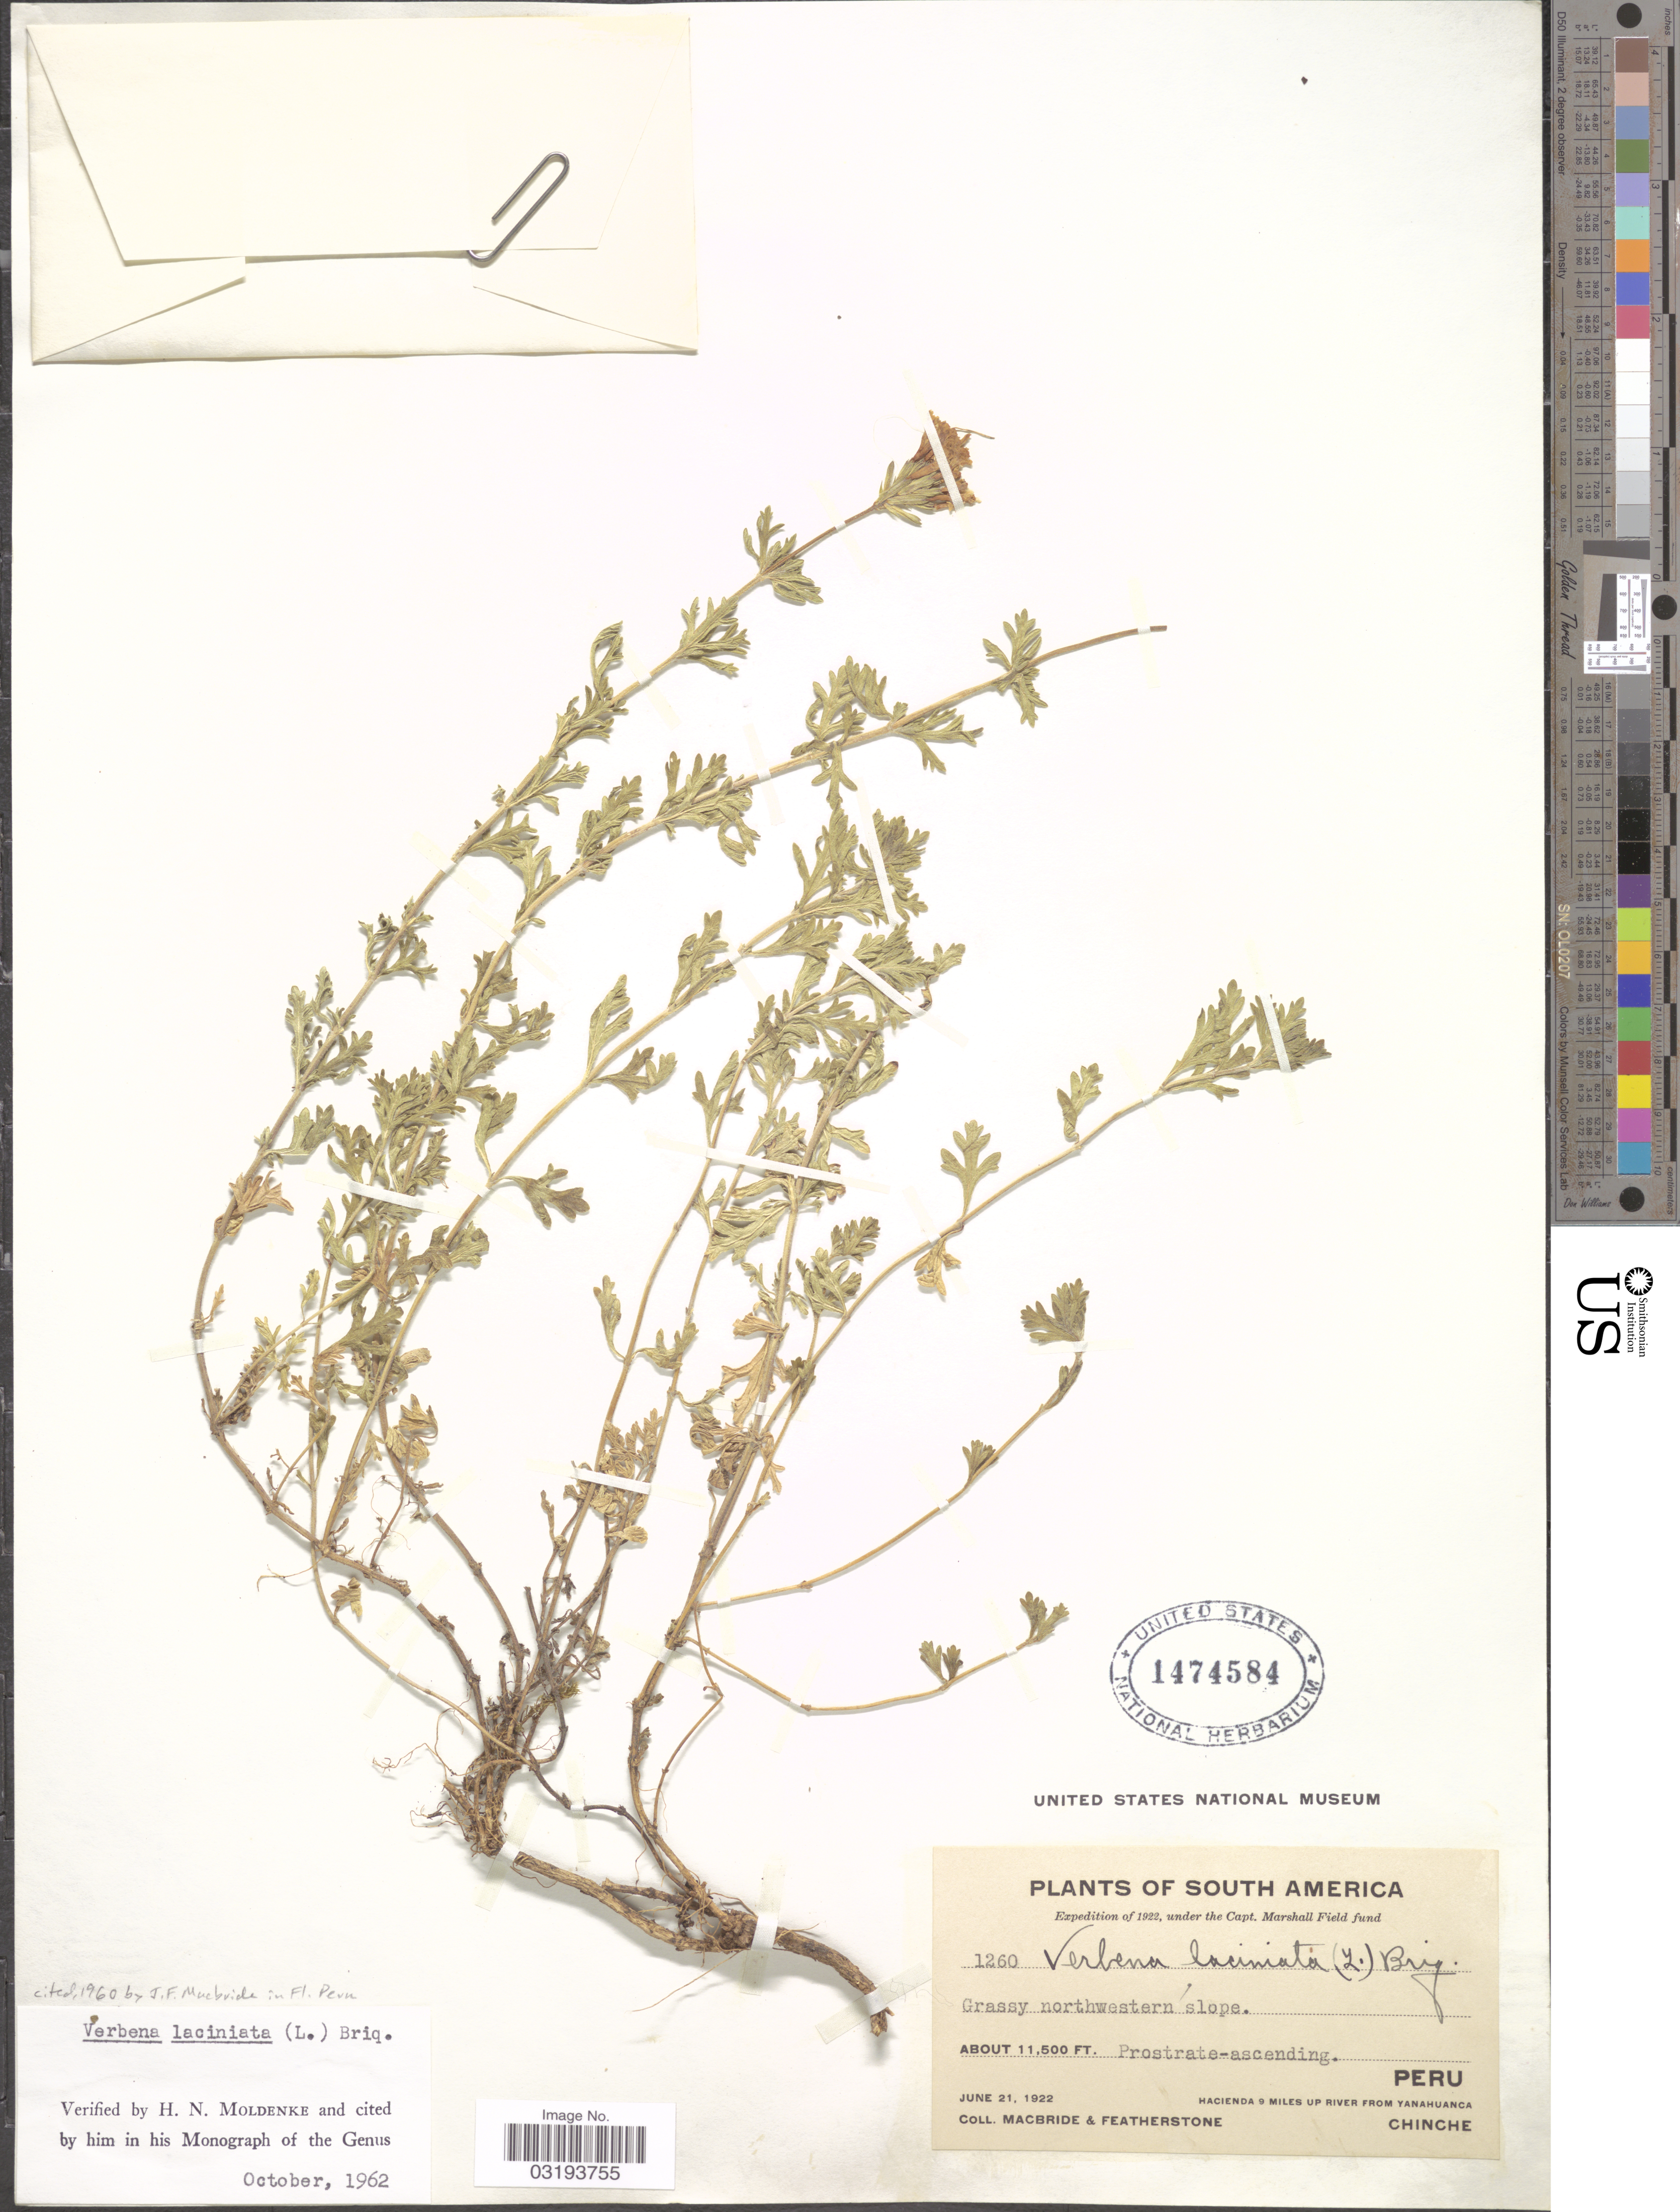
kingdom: Plantae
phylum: Tracheophyta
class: Magnoliopsida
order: Lamiales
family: Verbenaceae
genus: Verbena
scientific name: Verbena laciniata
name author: (L.) Briq.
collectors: Macbride, -- & -. Featherstone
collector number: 1260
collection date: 1922-06-21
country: Peru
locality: Grassy northwestern slope. Hacienda 9 miles up River from Yanahuanca, Chinche.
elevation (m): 3505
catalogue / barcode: US 1474584